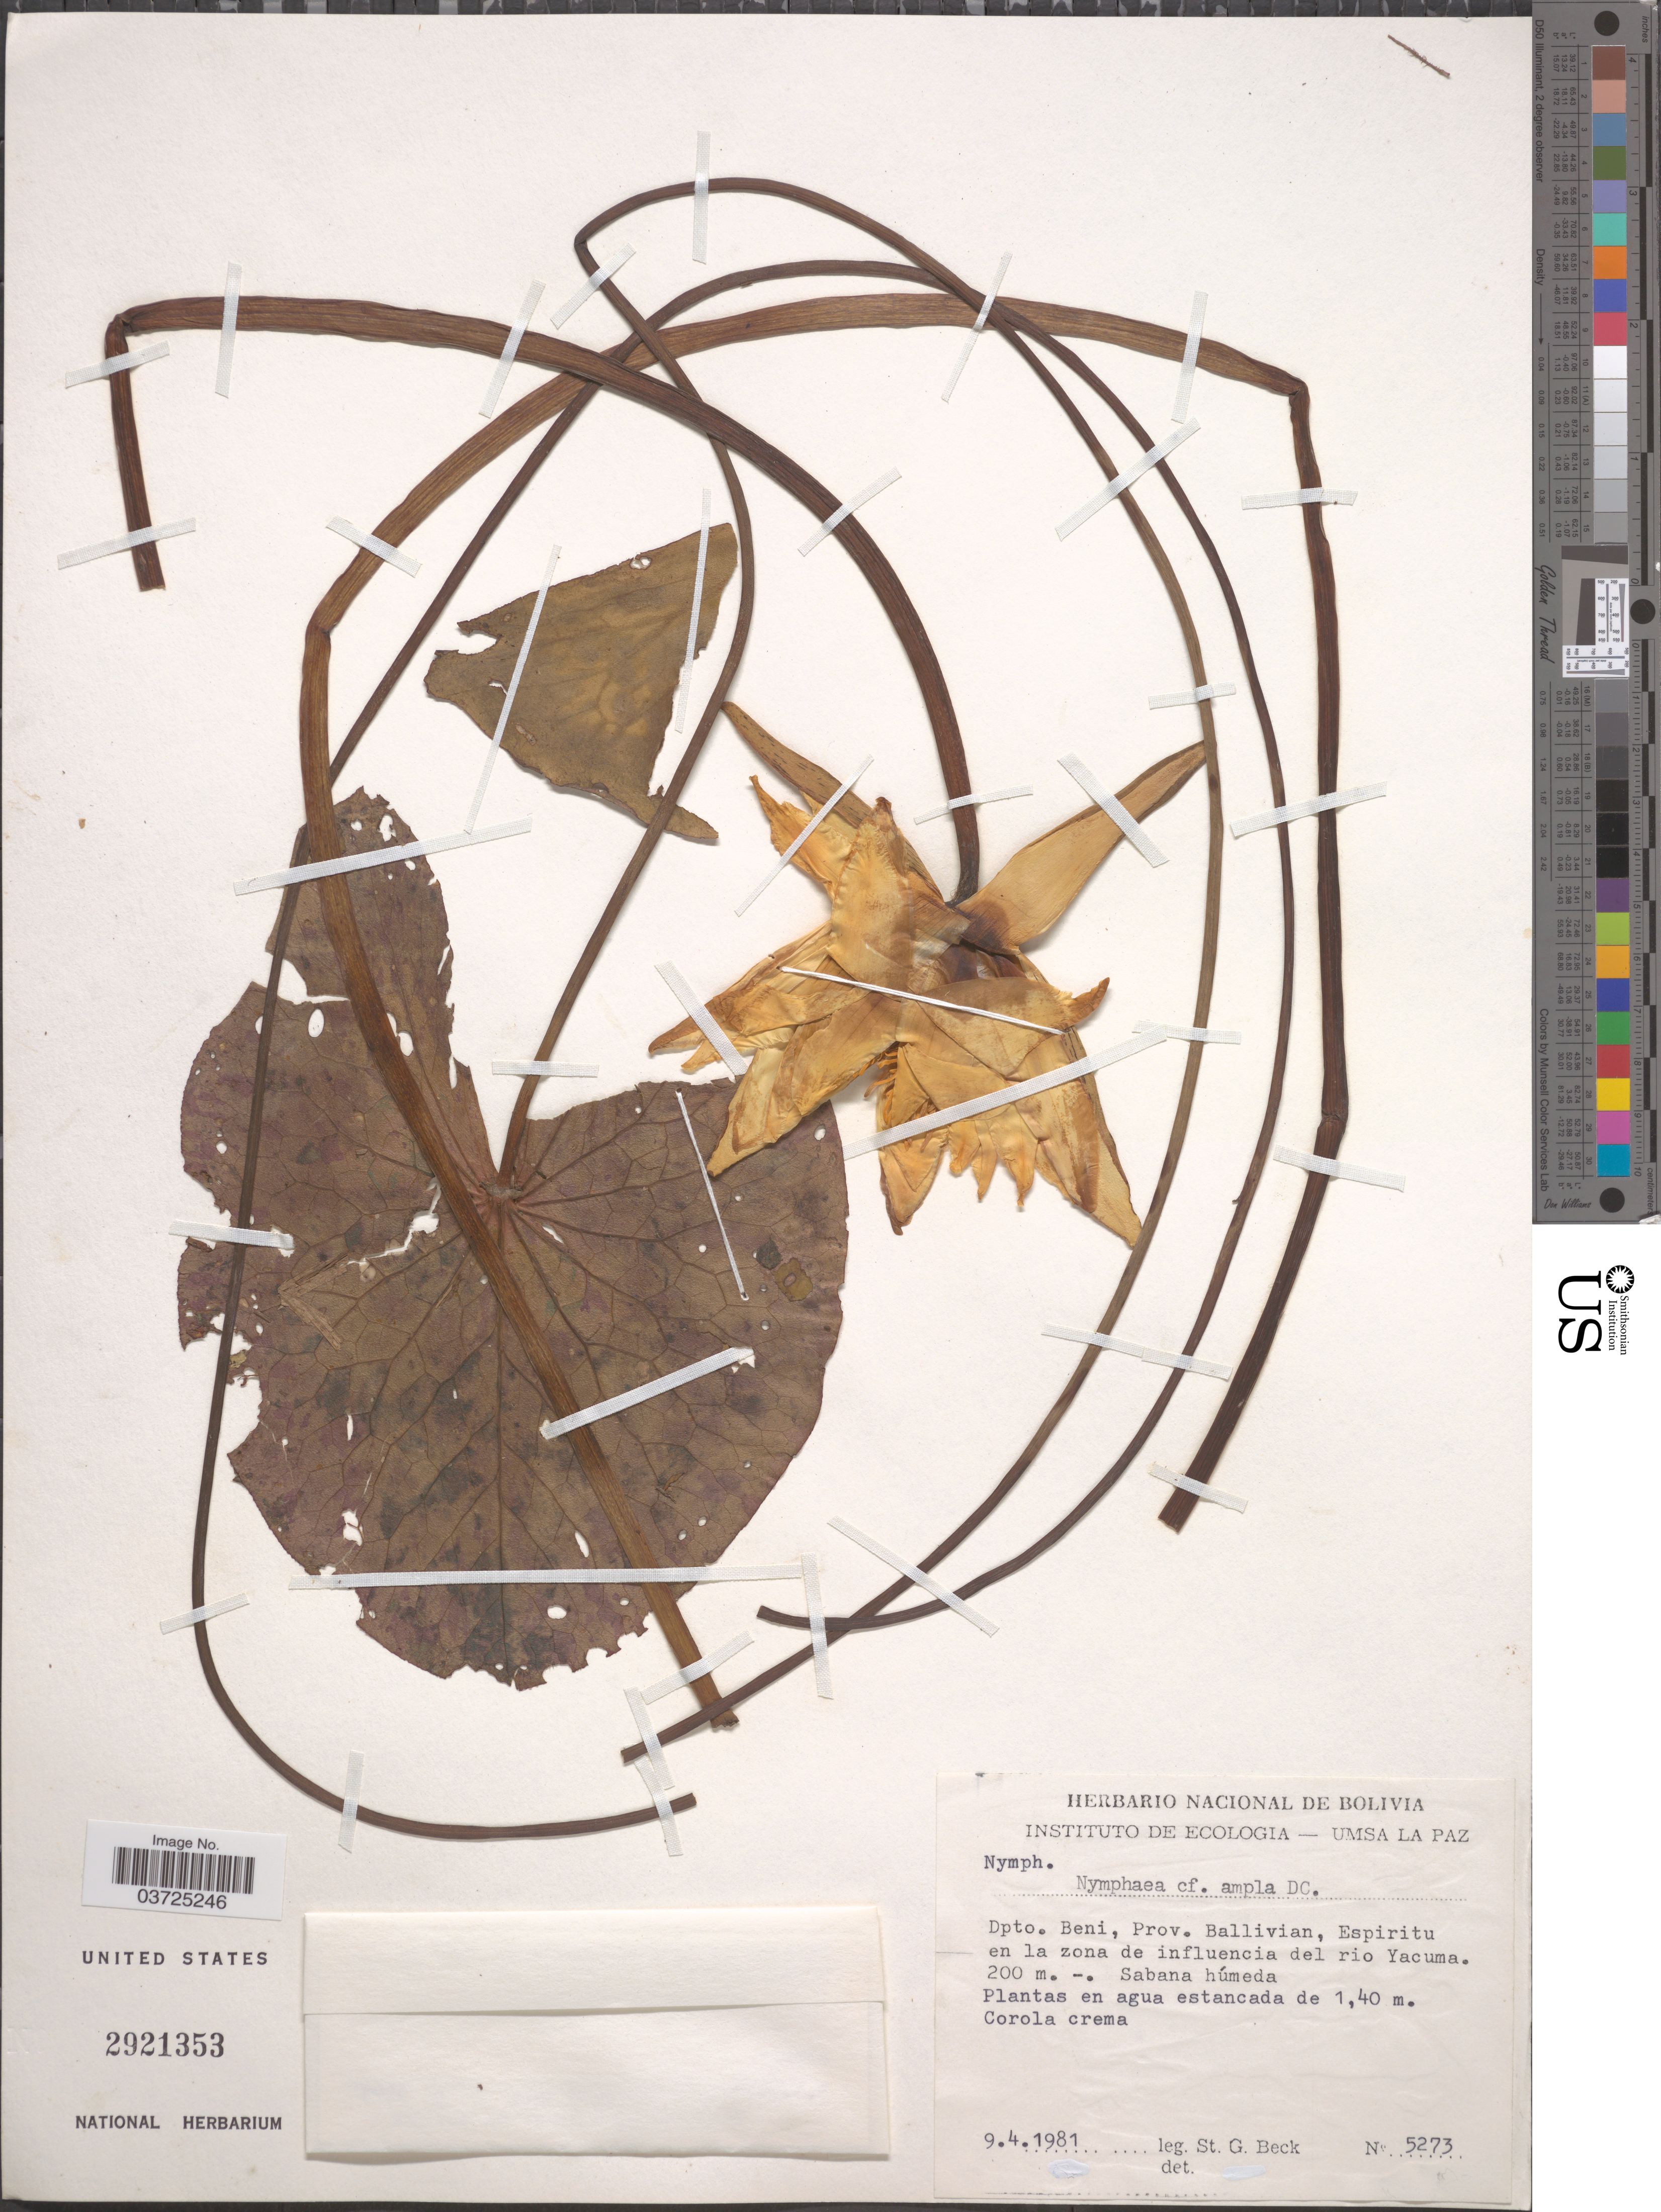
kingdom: Plantae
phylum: Tracheophyta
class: Magnoliopsida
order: Nymphaeales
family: Nymphaeaceae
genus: Nymphaea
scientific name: Nymphaea ampla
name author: (Salisb.) DC.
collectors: S. G. Beck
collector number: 5273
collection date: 1981-04-09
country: Bolivia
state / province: Beni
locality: Dpto. Beni, Prov. Ballivan, Espiritu en la zona de influencia del rio Yacuma.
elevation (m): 200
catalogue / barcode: US 2921353